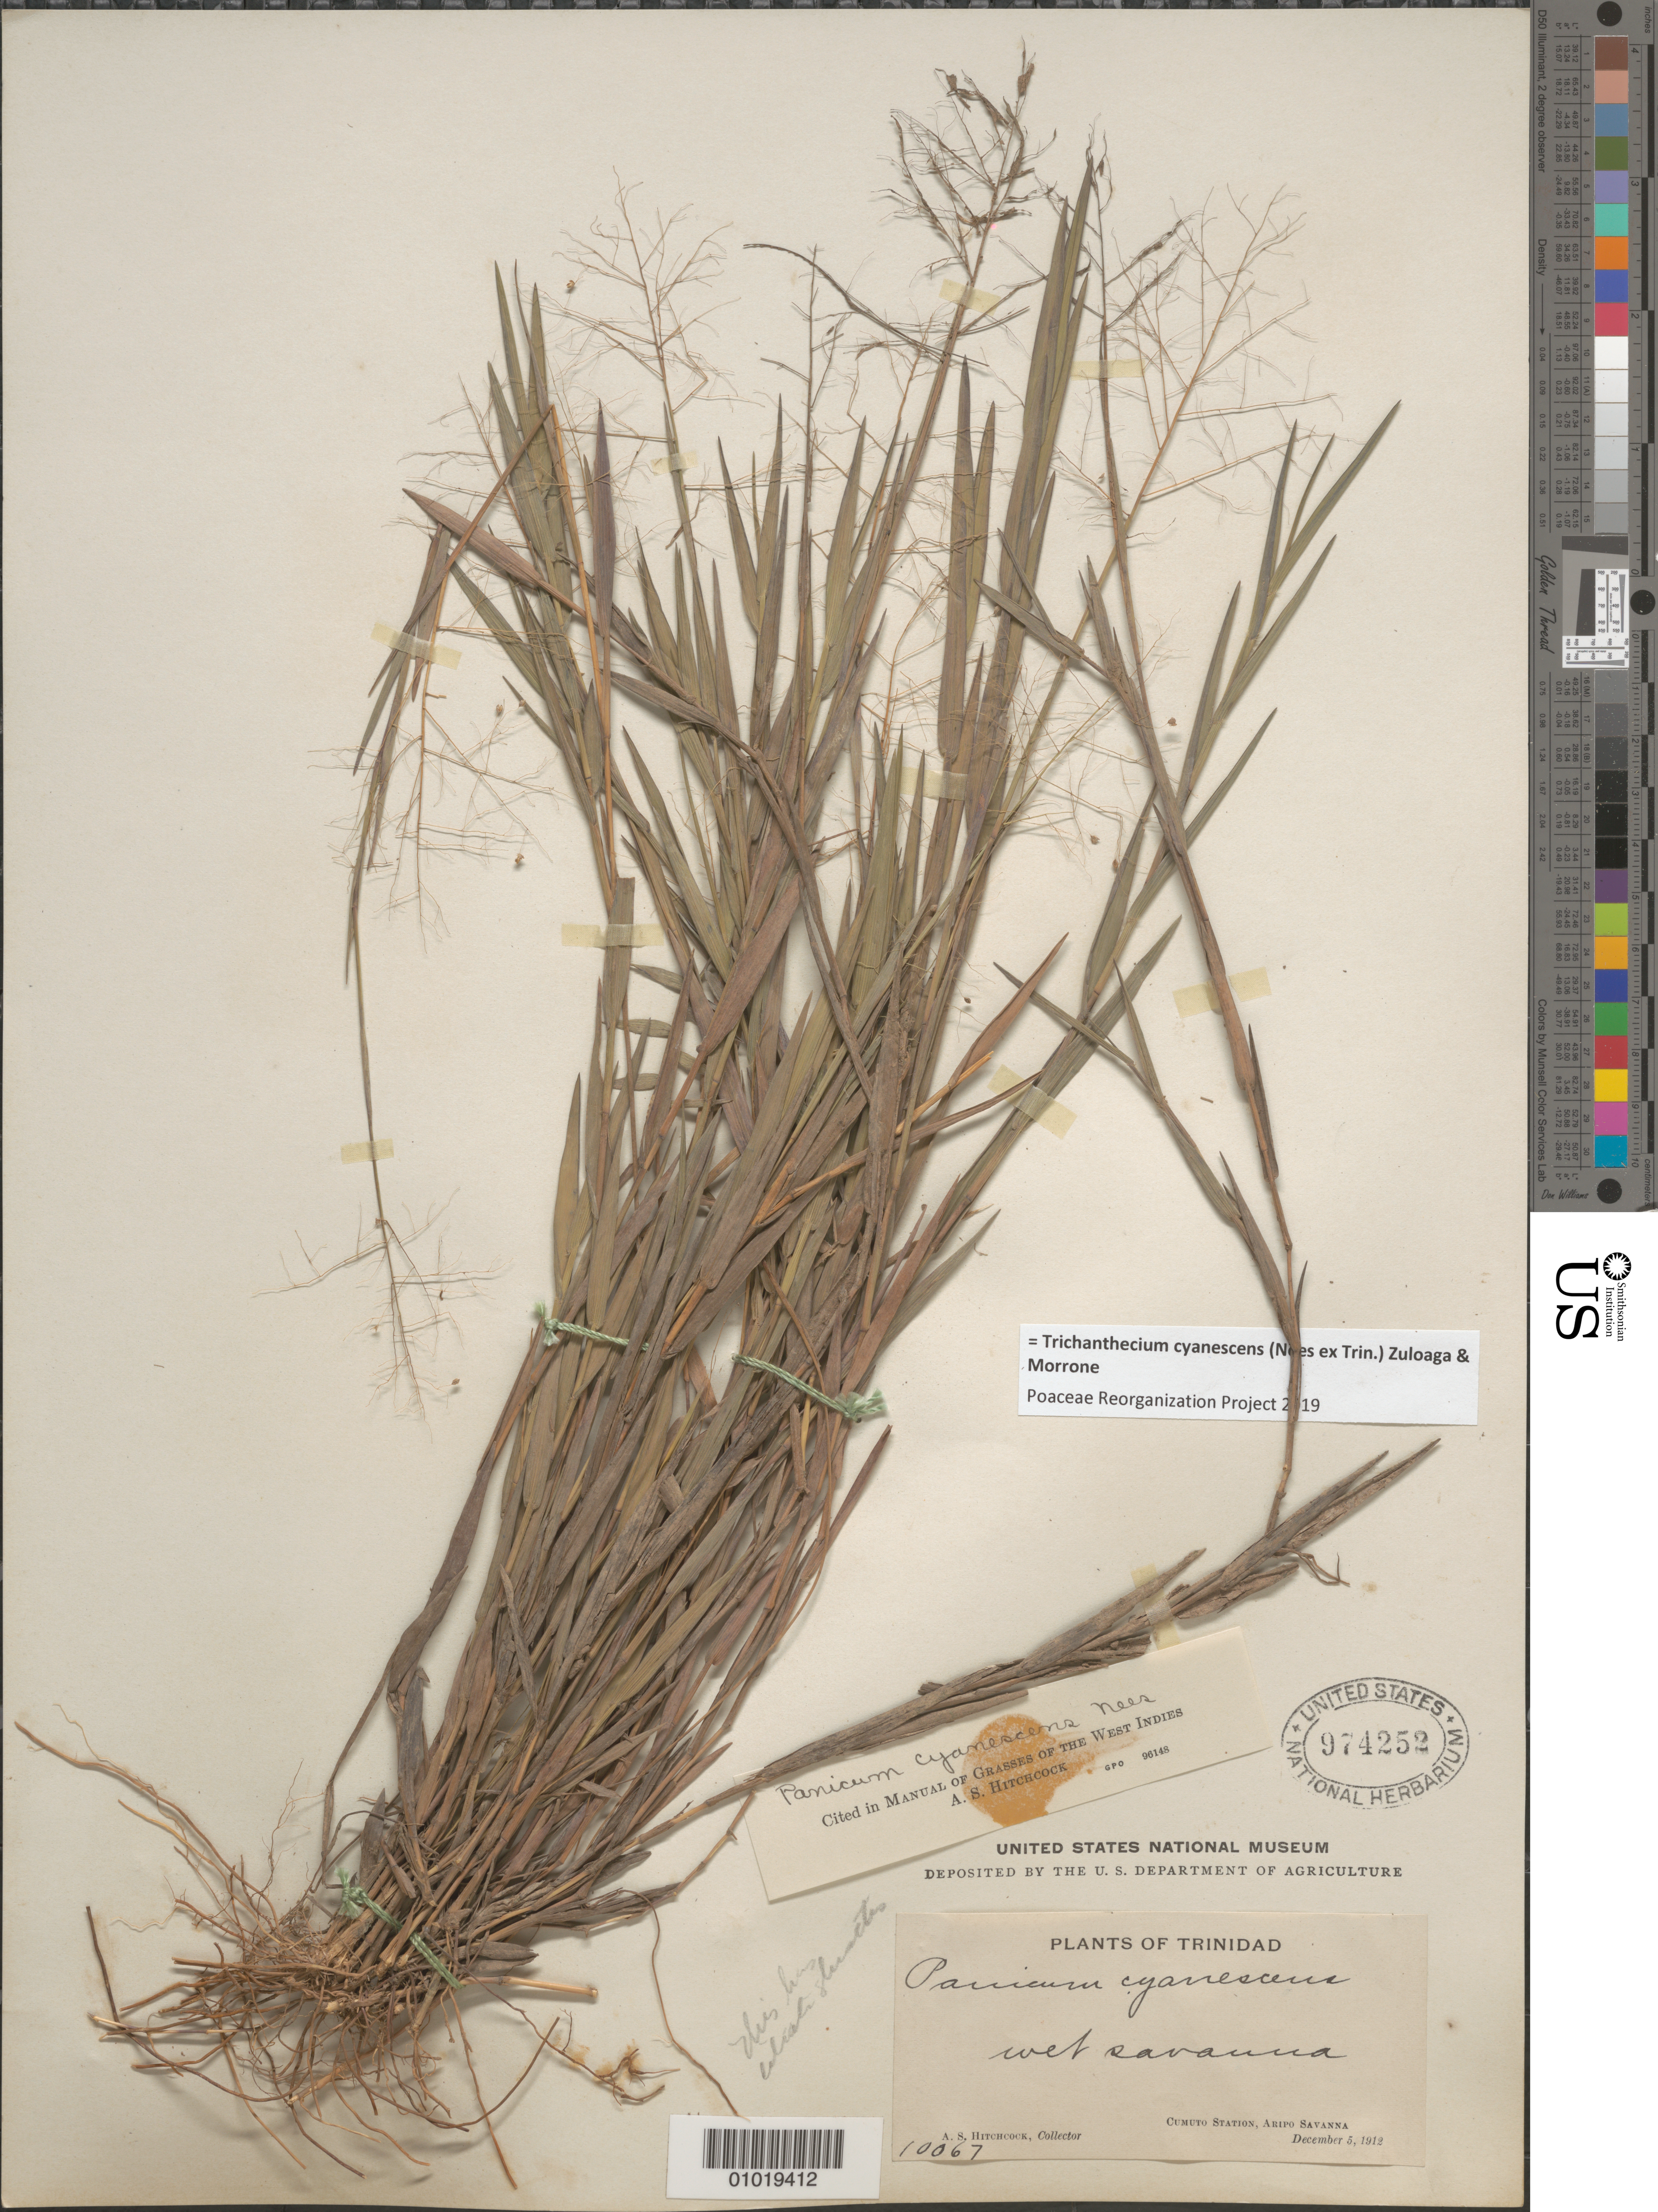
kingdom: Plantae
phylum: Tracheophyta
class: Liliopsida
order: Poales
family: Poaceae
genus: Panicum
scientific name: Panicum cyanescens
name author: Nees ex Trin.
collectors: A. S. Hitchcock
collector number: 10067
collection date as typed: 05 Dec 1912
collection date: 1912-12-05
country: Trinidad and Tobago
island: Trinidad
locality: Cumuto station, Aripo savanna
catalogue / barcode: US 974252